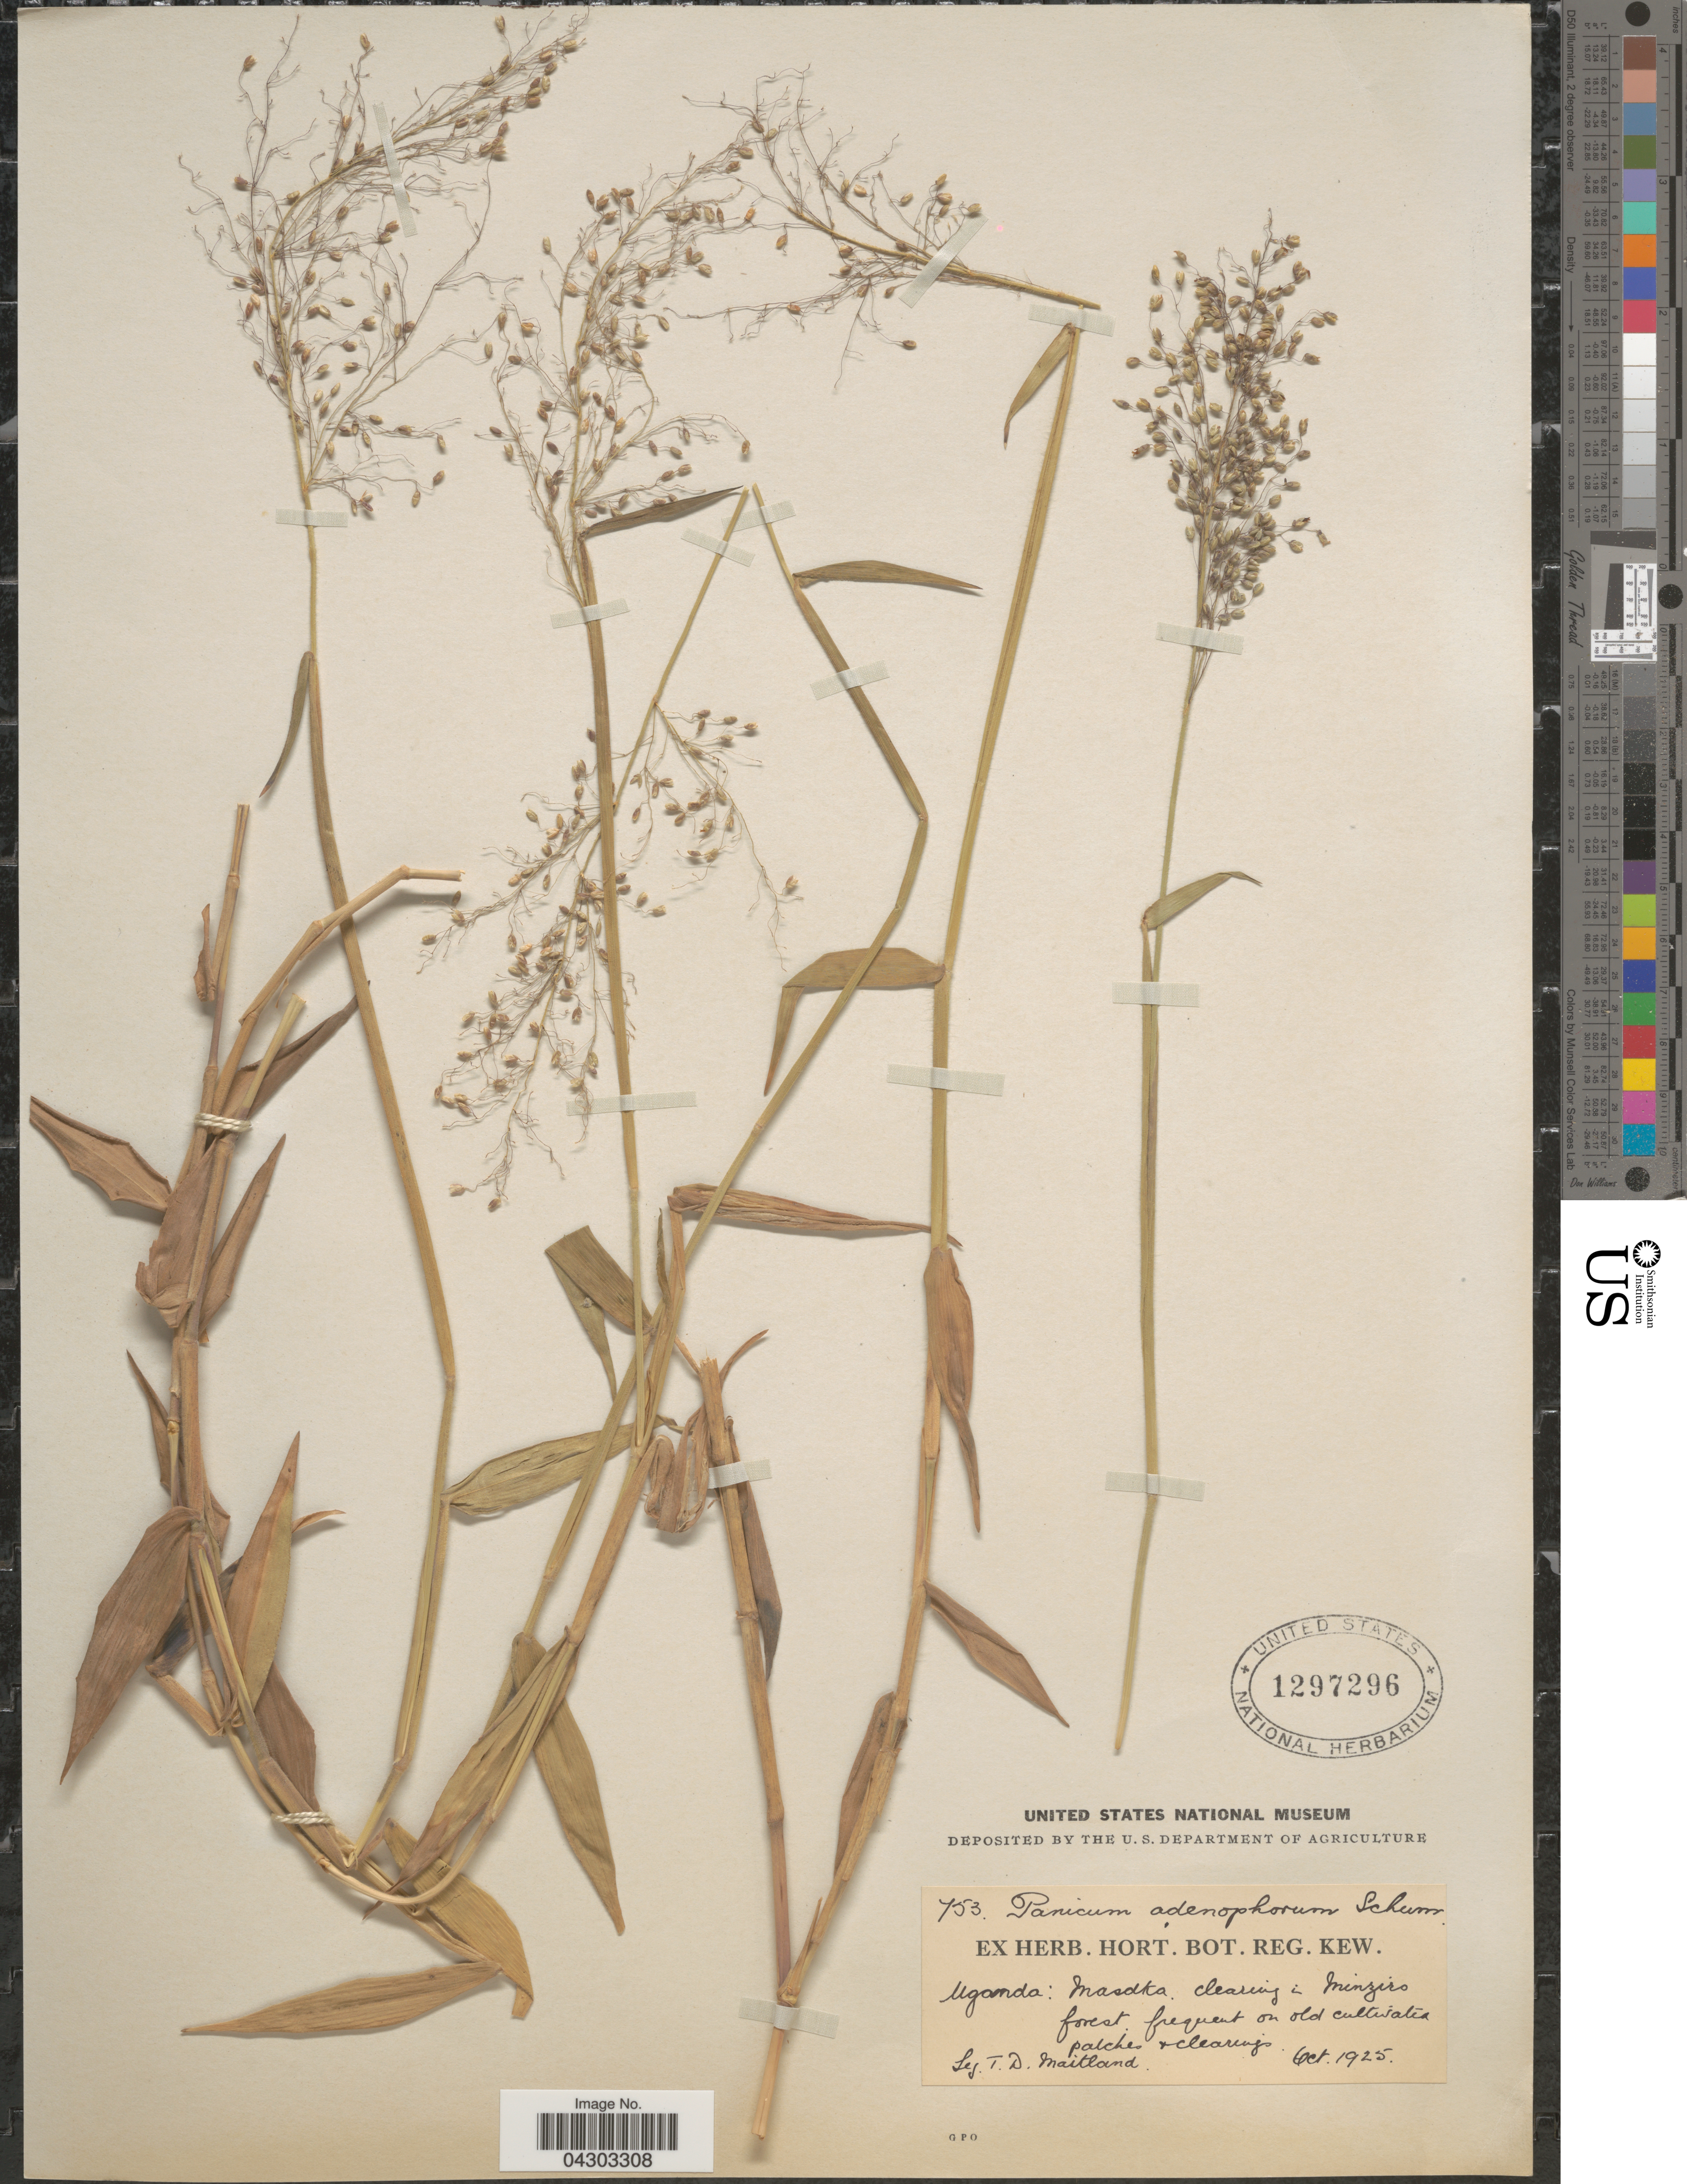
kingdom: Plantae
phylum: Tracheophyta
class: Liliopsida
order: Poales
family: Poaceae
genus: Panicum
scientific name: Panicum adenophorum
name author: K. Schum. in Engl.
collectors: T. Maitland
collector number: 753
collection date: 1925-10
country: Uganda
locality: Masdka clearing i Minziro forest.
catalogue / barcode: US 1297296